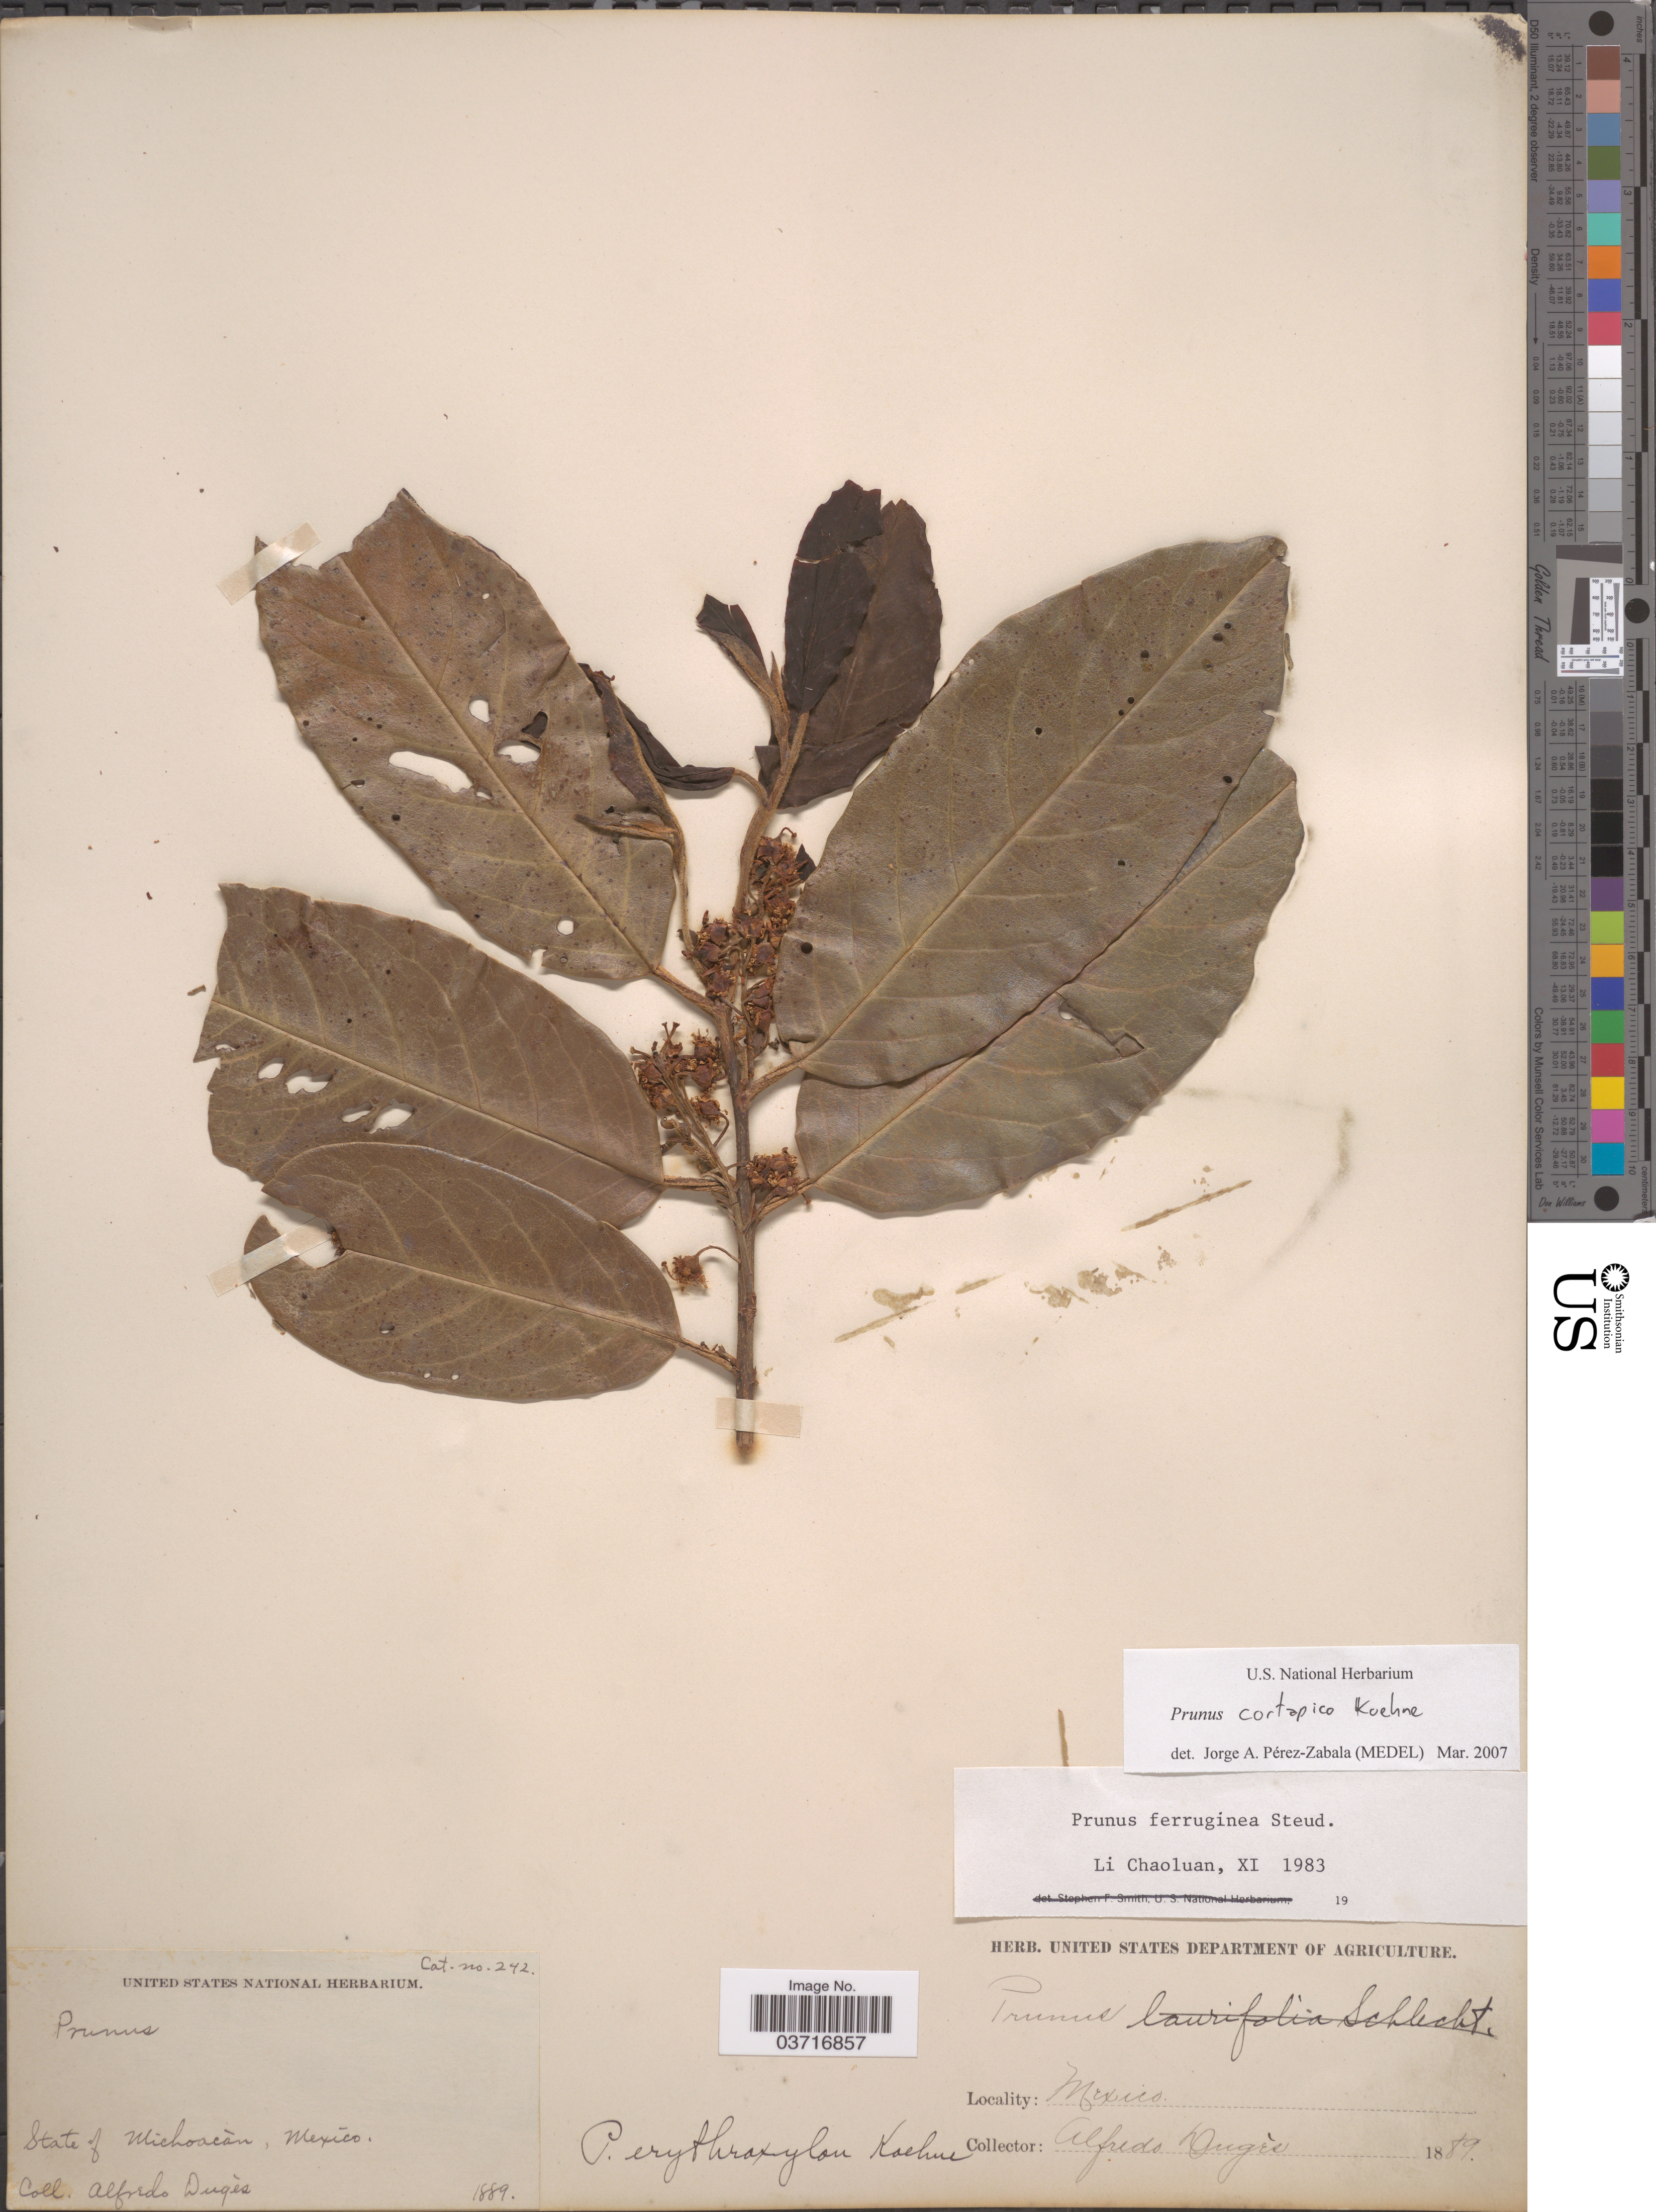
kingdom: Plantae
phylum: Tracheophyta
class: Magnoliopsida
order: Rosales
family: Rosaceae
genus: Prunus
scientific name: Prunus cortapico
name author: Kerber ex Koehne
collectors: A. Dugès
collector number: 242?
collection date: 1889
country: Mexico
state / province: Michoacán